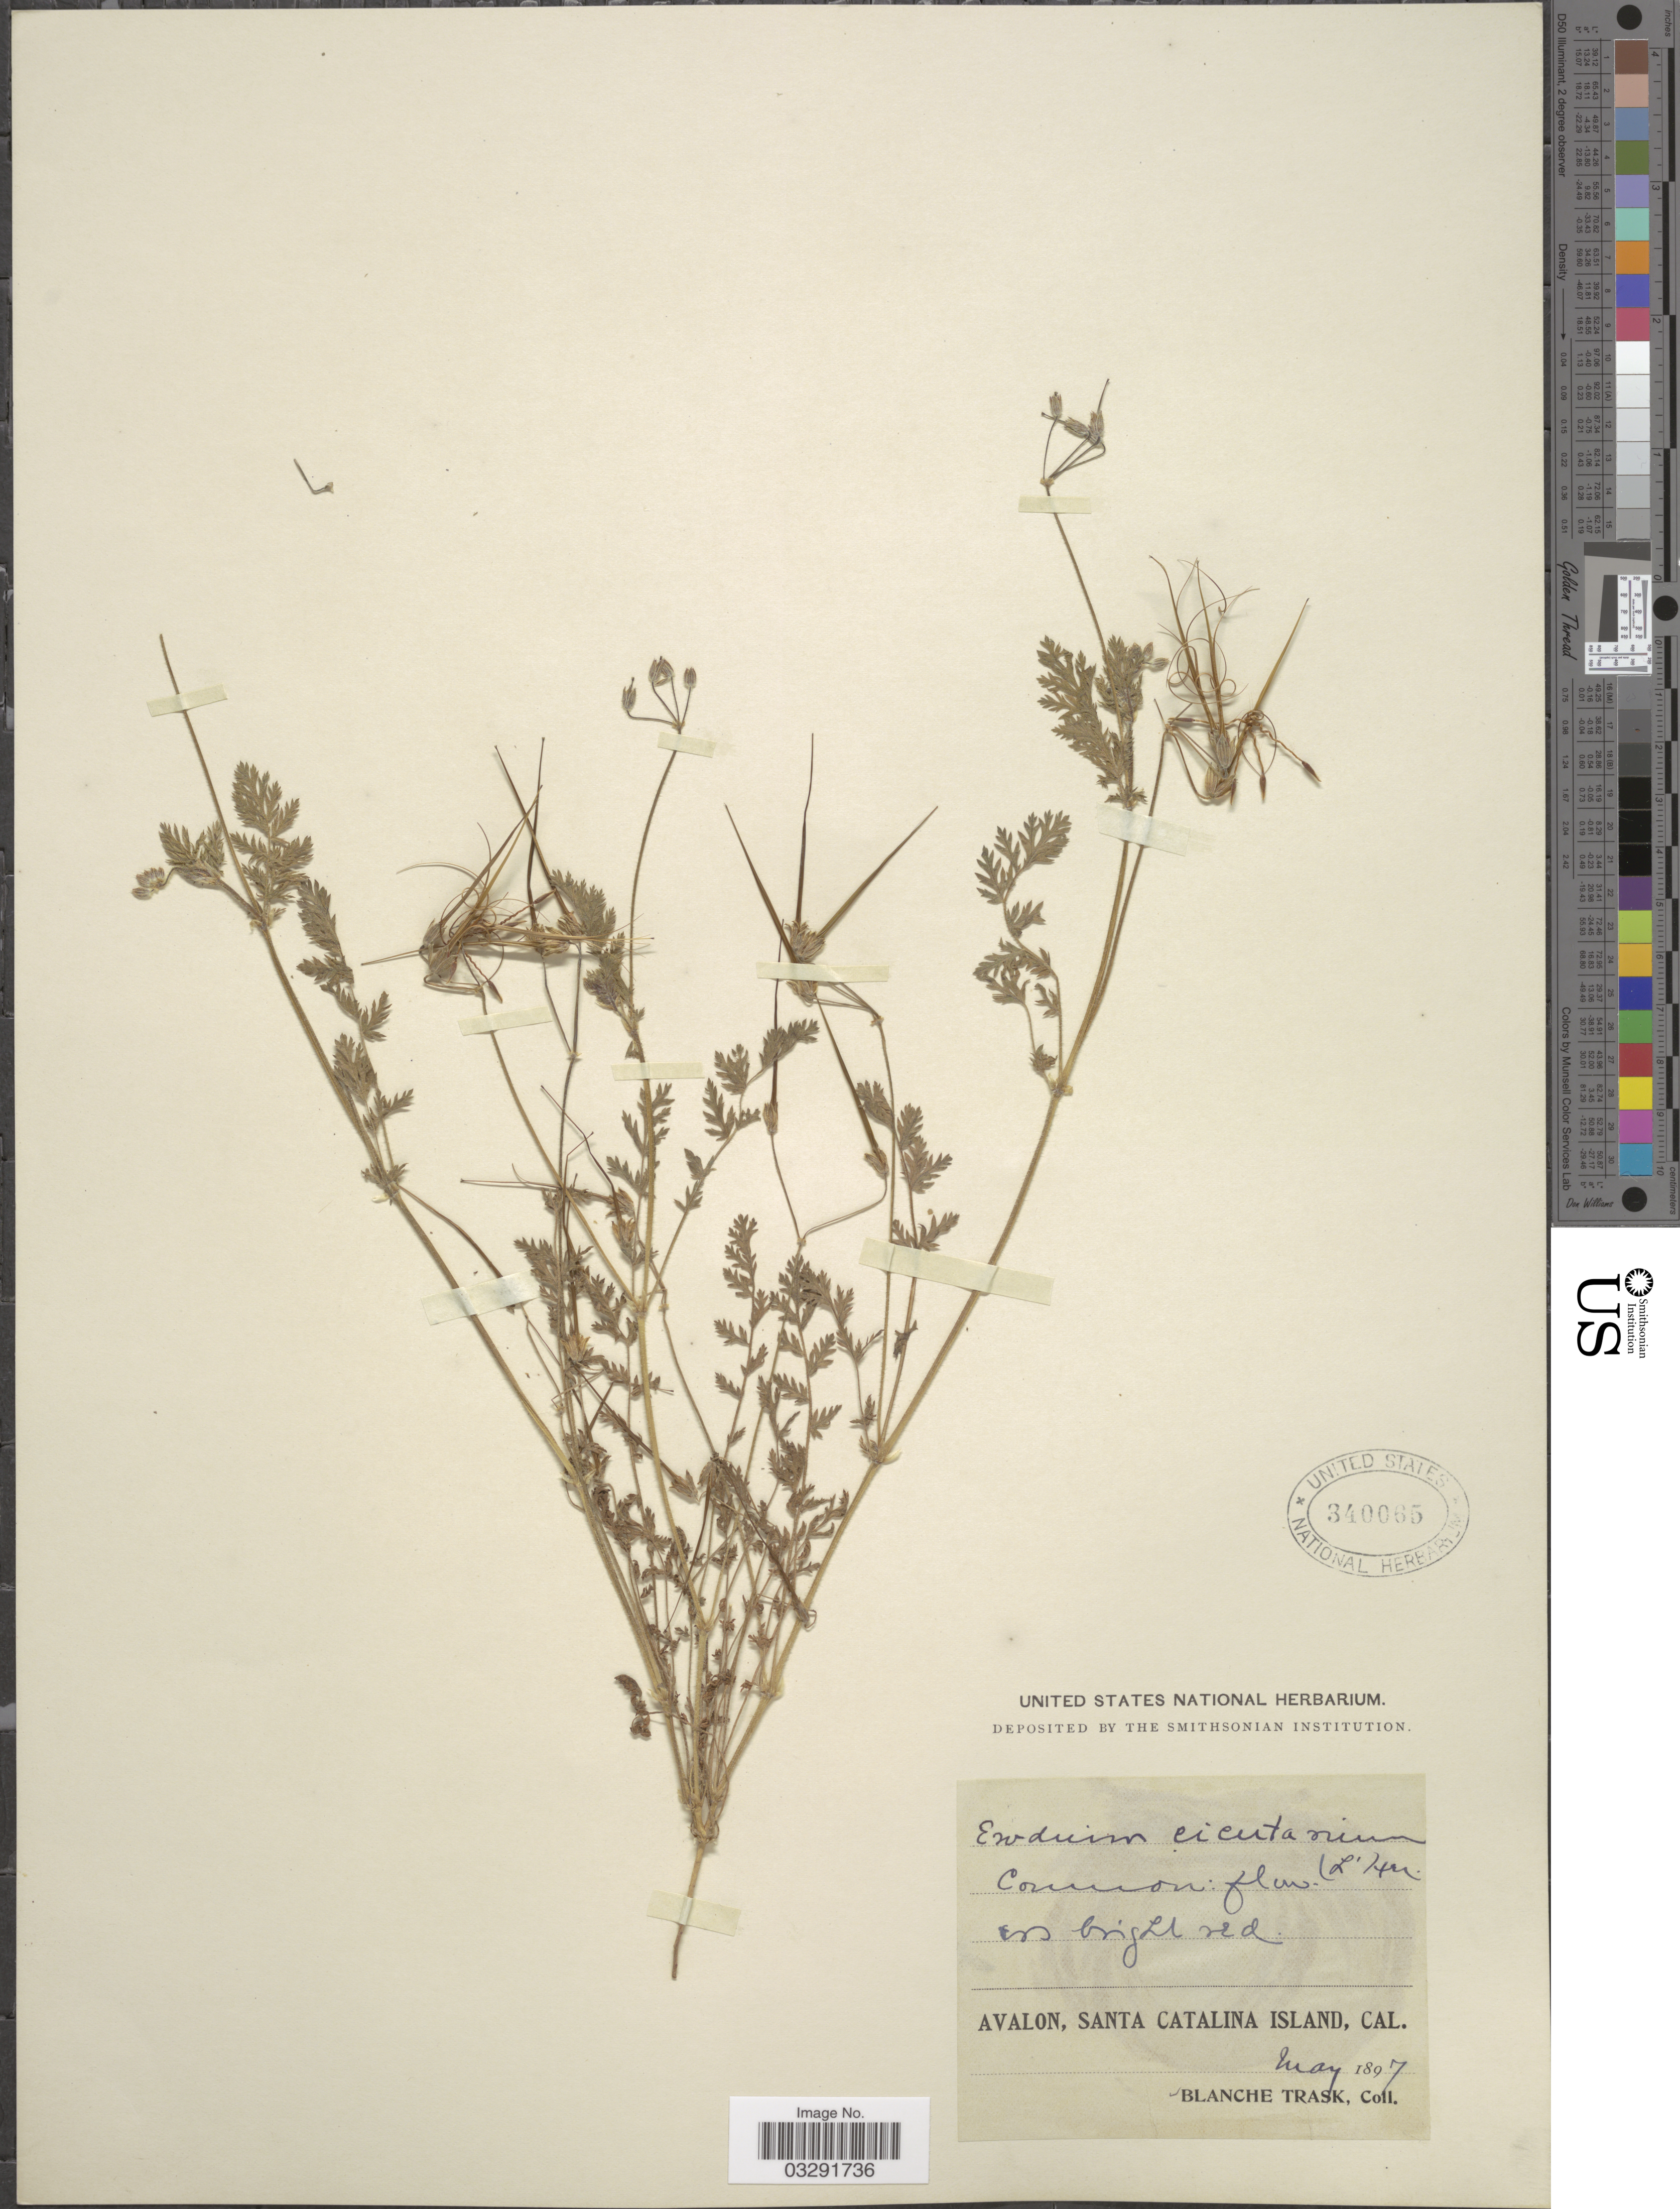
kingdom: Plantae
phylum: Tracheophyta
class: Magnoliopsida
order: Geraniales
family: Geraniaceae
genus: Erodium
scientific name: Erodium cicutarium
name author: (L.) L'Hér.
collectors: B. Trask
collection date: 1897-05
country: United States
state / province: California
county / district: Los Angeles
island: Santa Catalina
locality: Avalon, Santa Catalina Island.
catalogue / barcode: US 340065